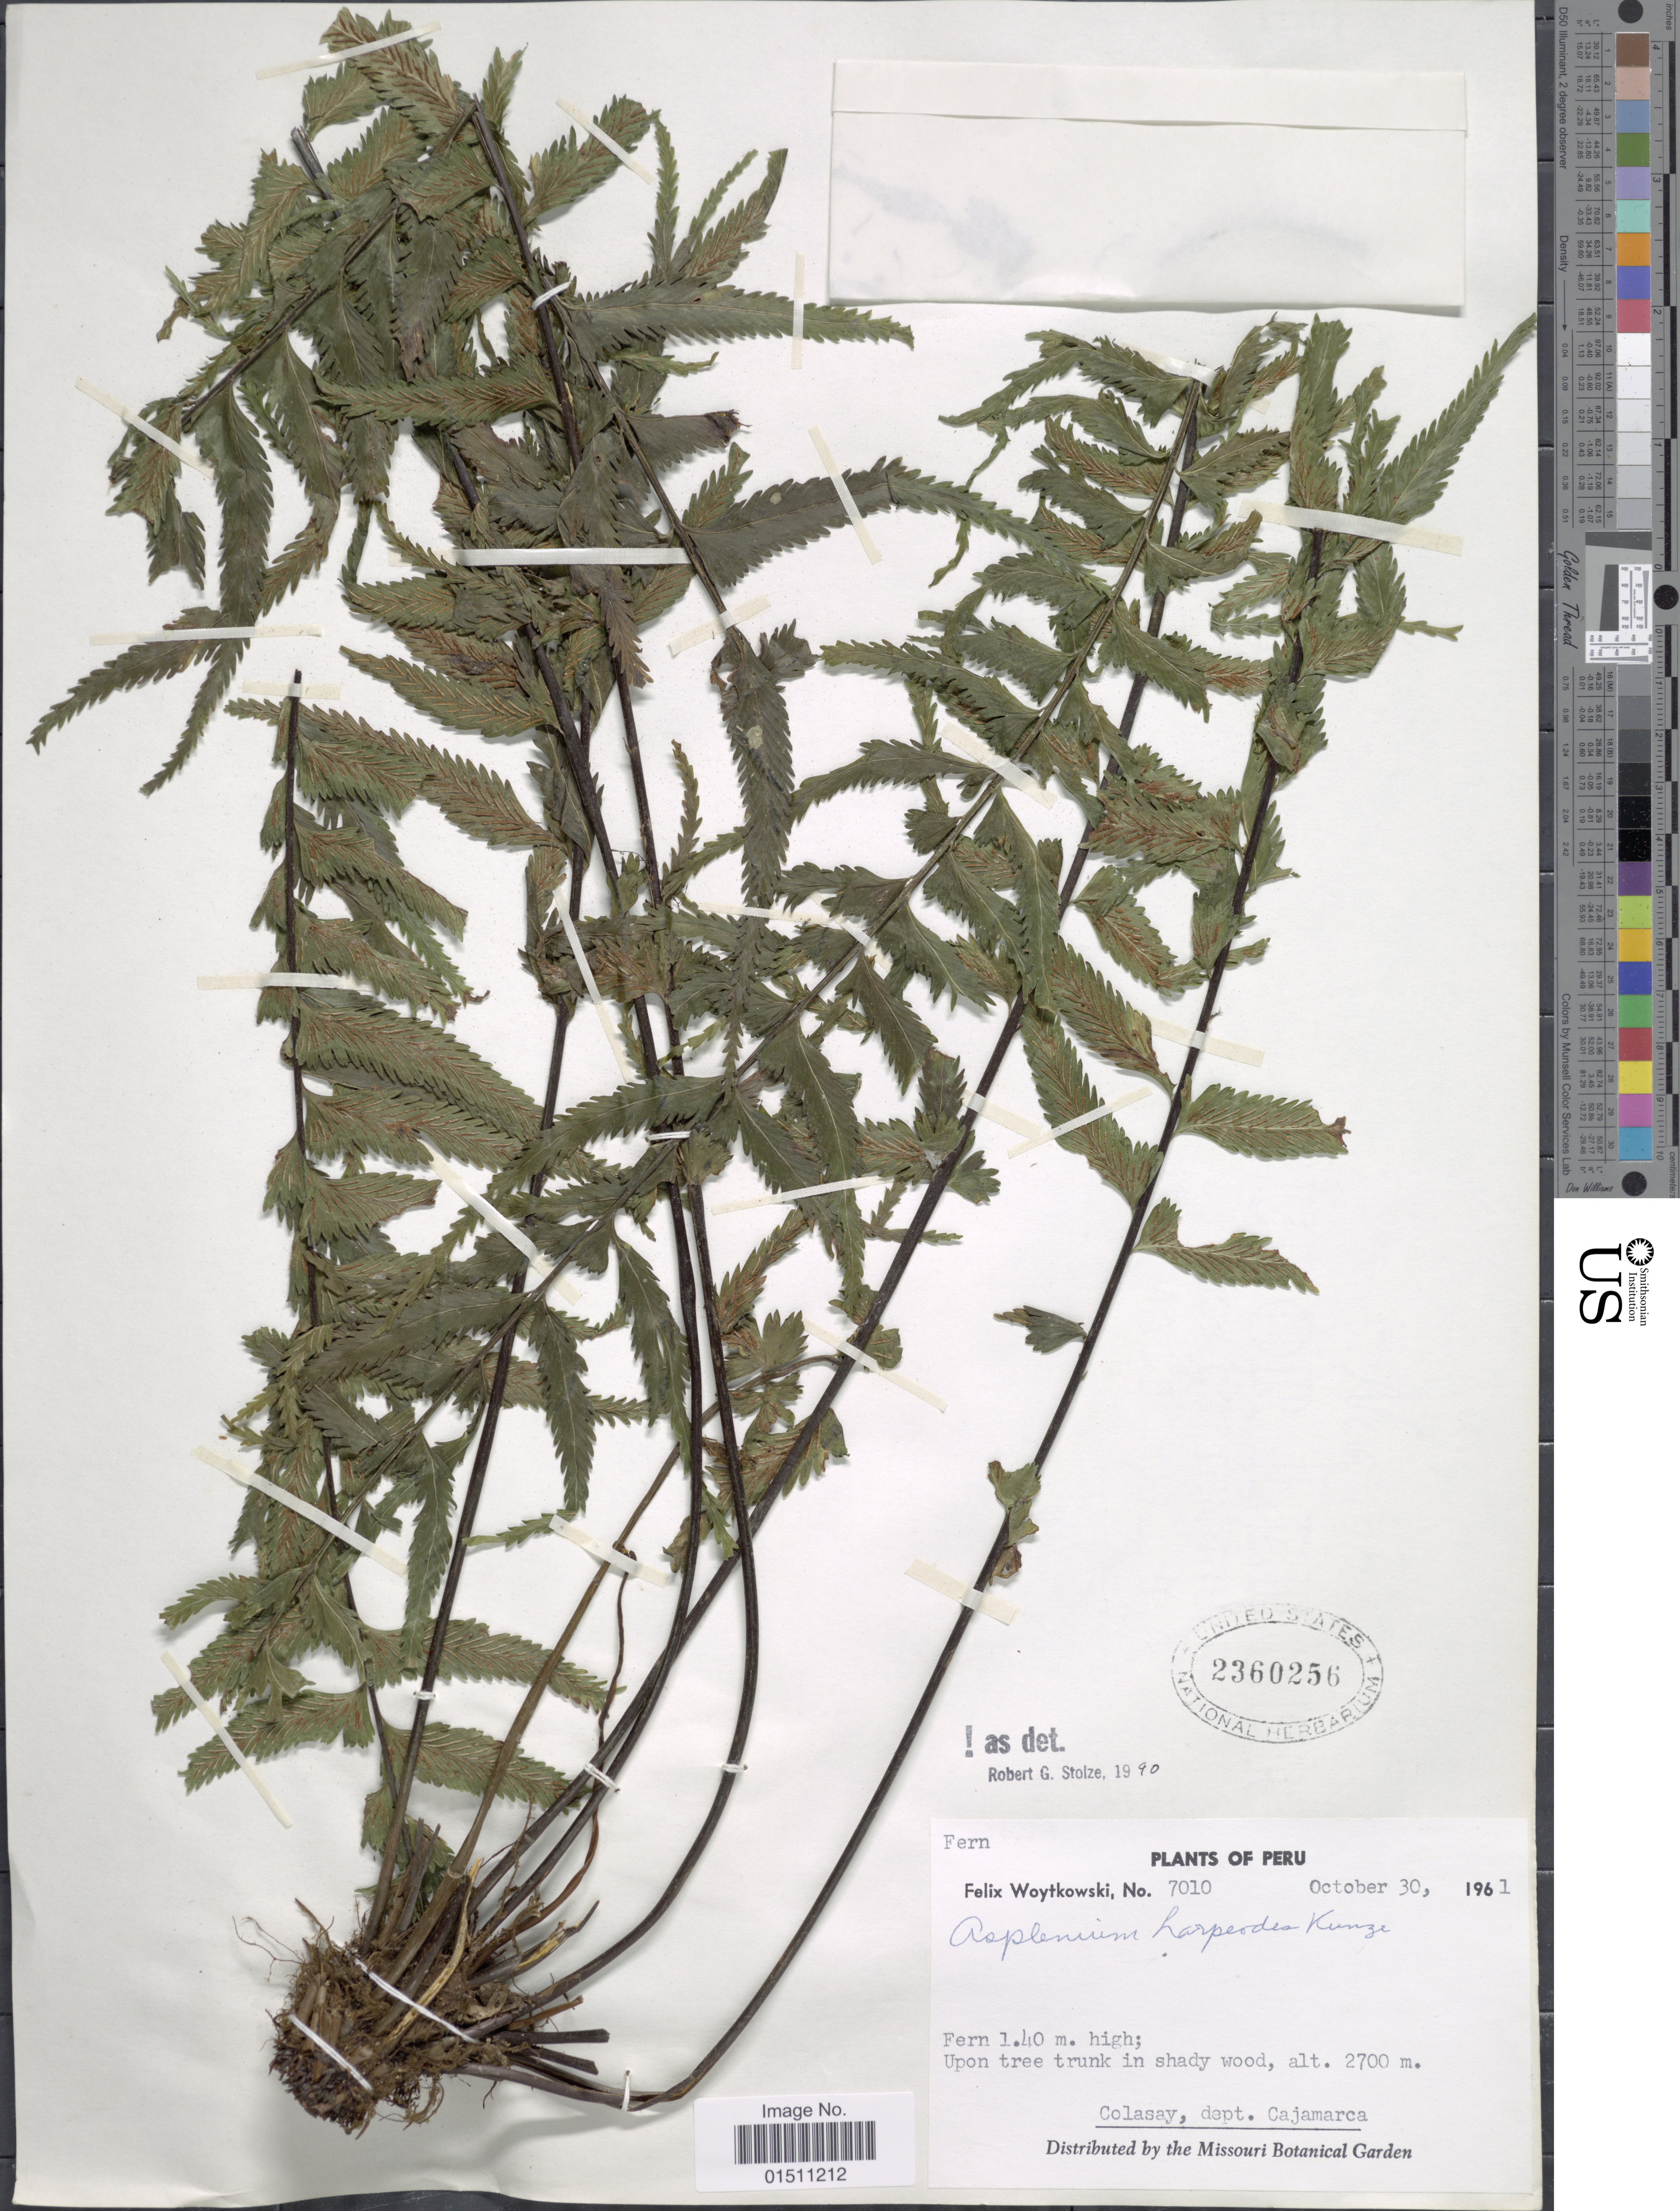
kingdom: Plantae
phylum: Tracheophyta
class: Polypodiopsida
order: Polypodiales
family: Aspleniaceae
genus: Asplenium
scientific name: Asplenium harpeodes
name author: Kunze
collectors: F. Woytkowski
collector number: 7010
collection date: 1961-10-30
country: Peru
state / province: Cajamarca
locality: Peru, Colasay, dept. Cajamarca.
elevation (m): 2700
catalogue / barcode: US 2360256